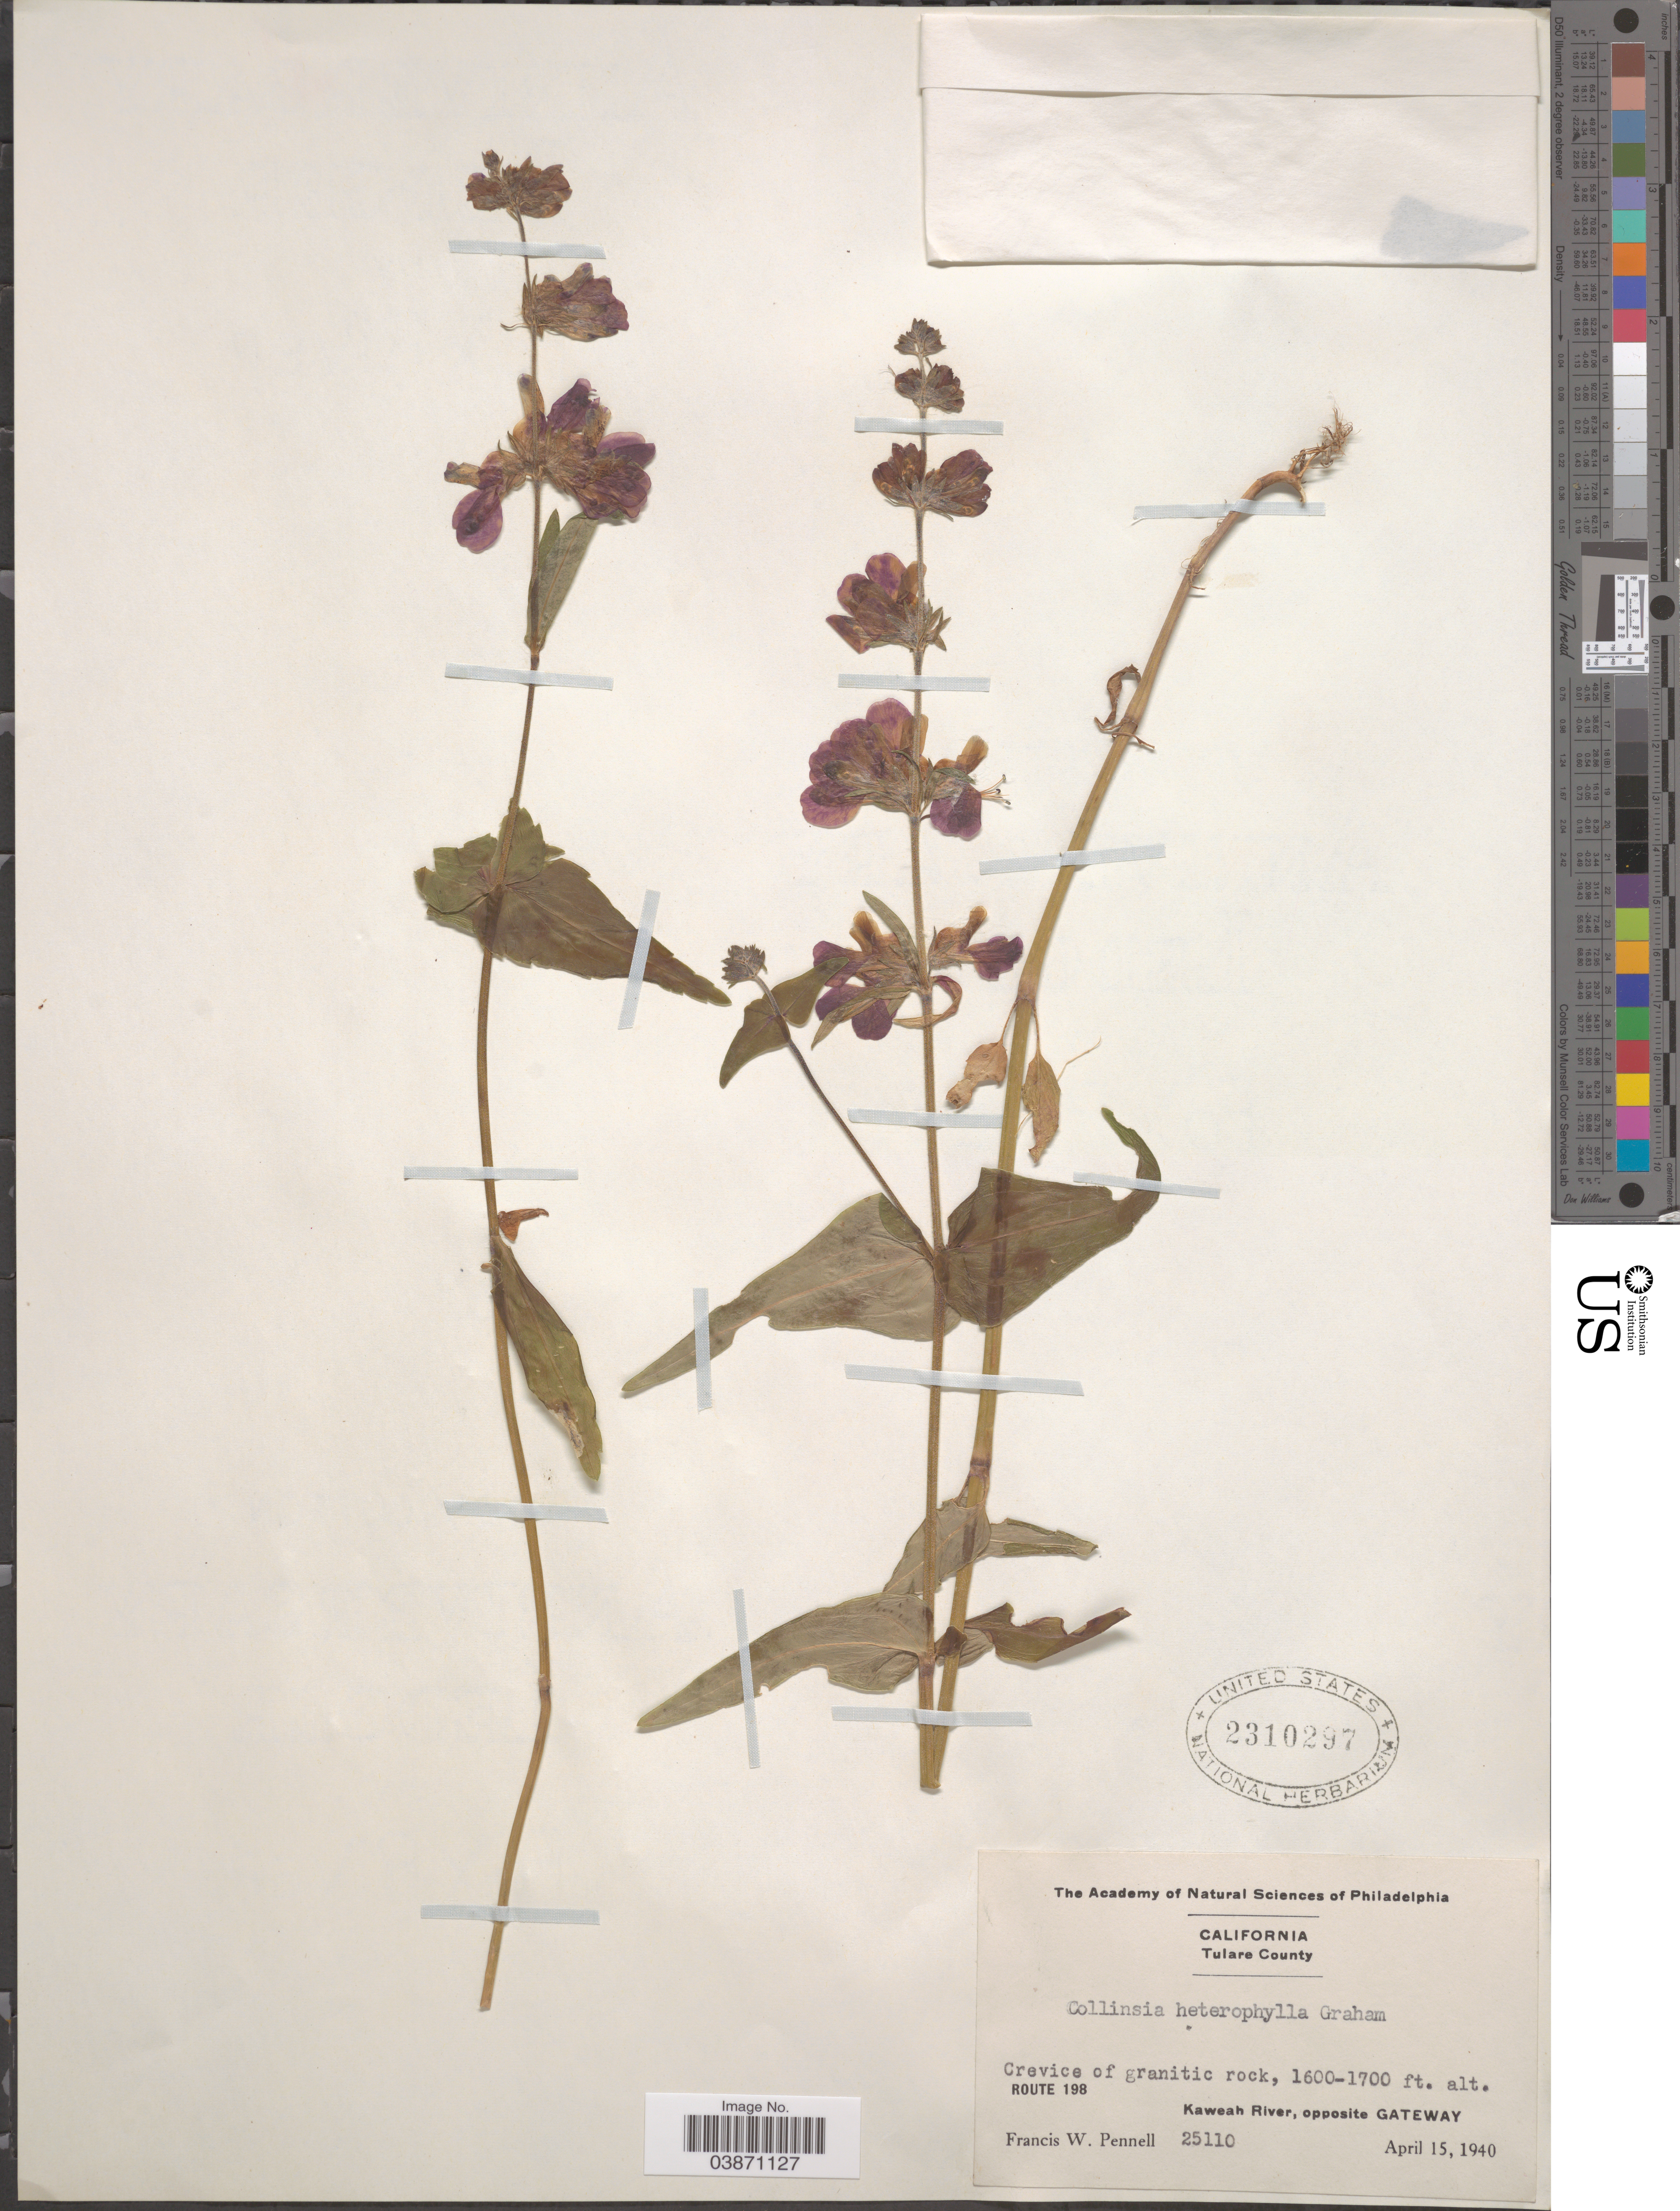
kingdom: Plantae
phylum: Tracheophyta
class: Magnoliopsida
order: Lamiales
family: Plantaginaceae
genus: Collinsia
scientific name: Collinsia heterophylla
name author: Buist ex Graham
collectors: F. W. Pennell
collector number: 25110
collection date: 1940-04-15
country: United States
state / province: California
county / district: Tulare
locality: Tulare County. Route 198. Kaweah River, opposite Gateway.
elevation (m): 488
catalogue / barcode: US 2310297